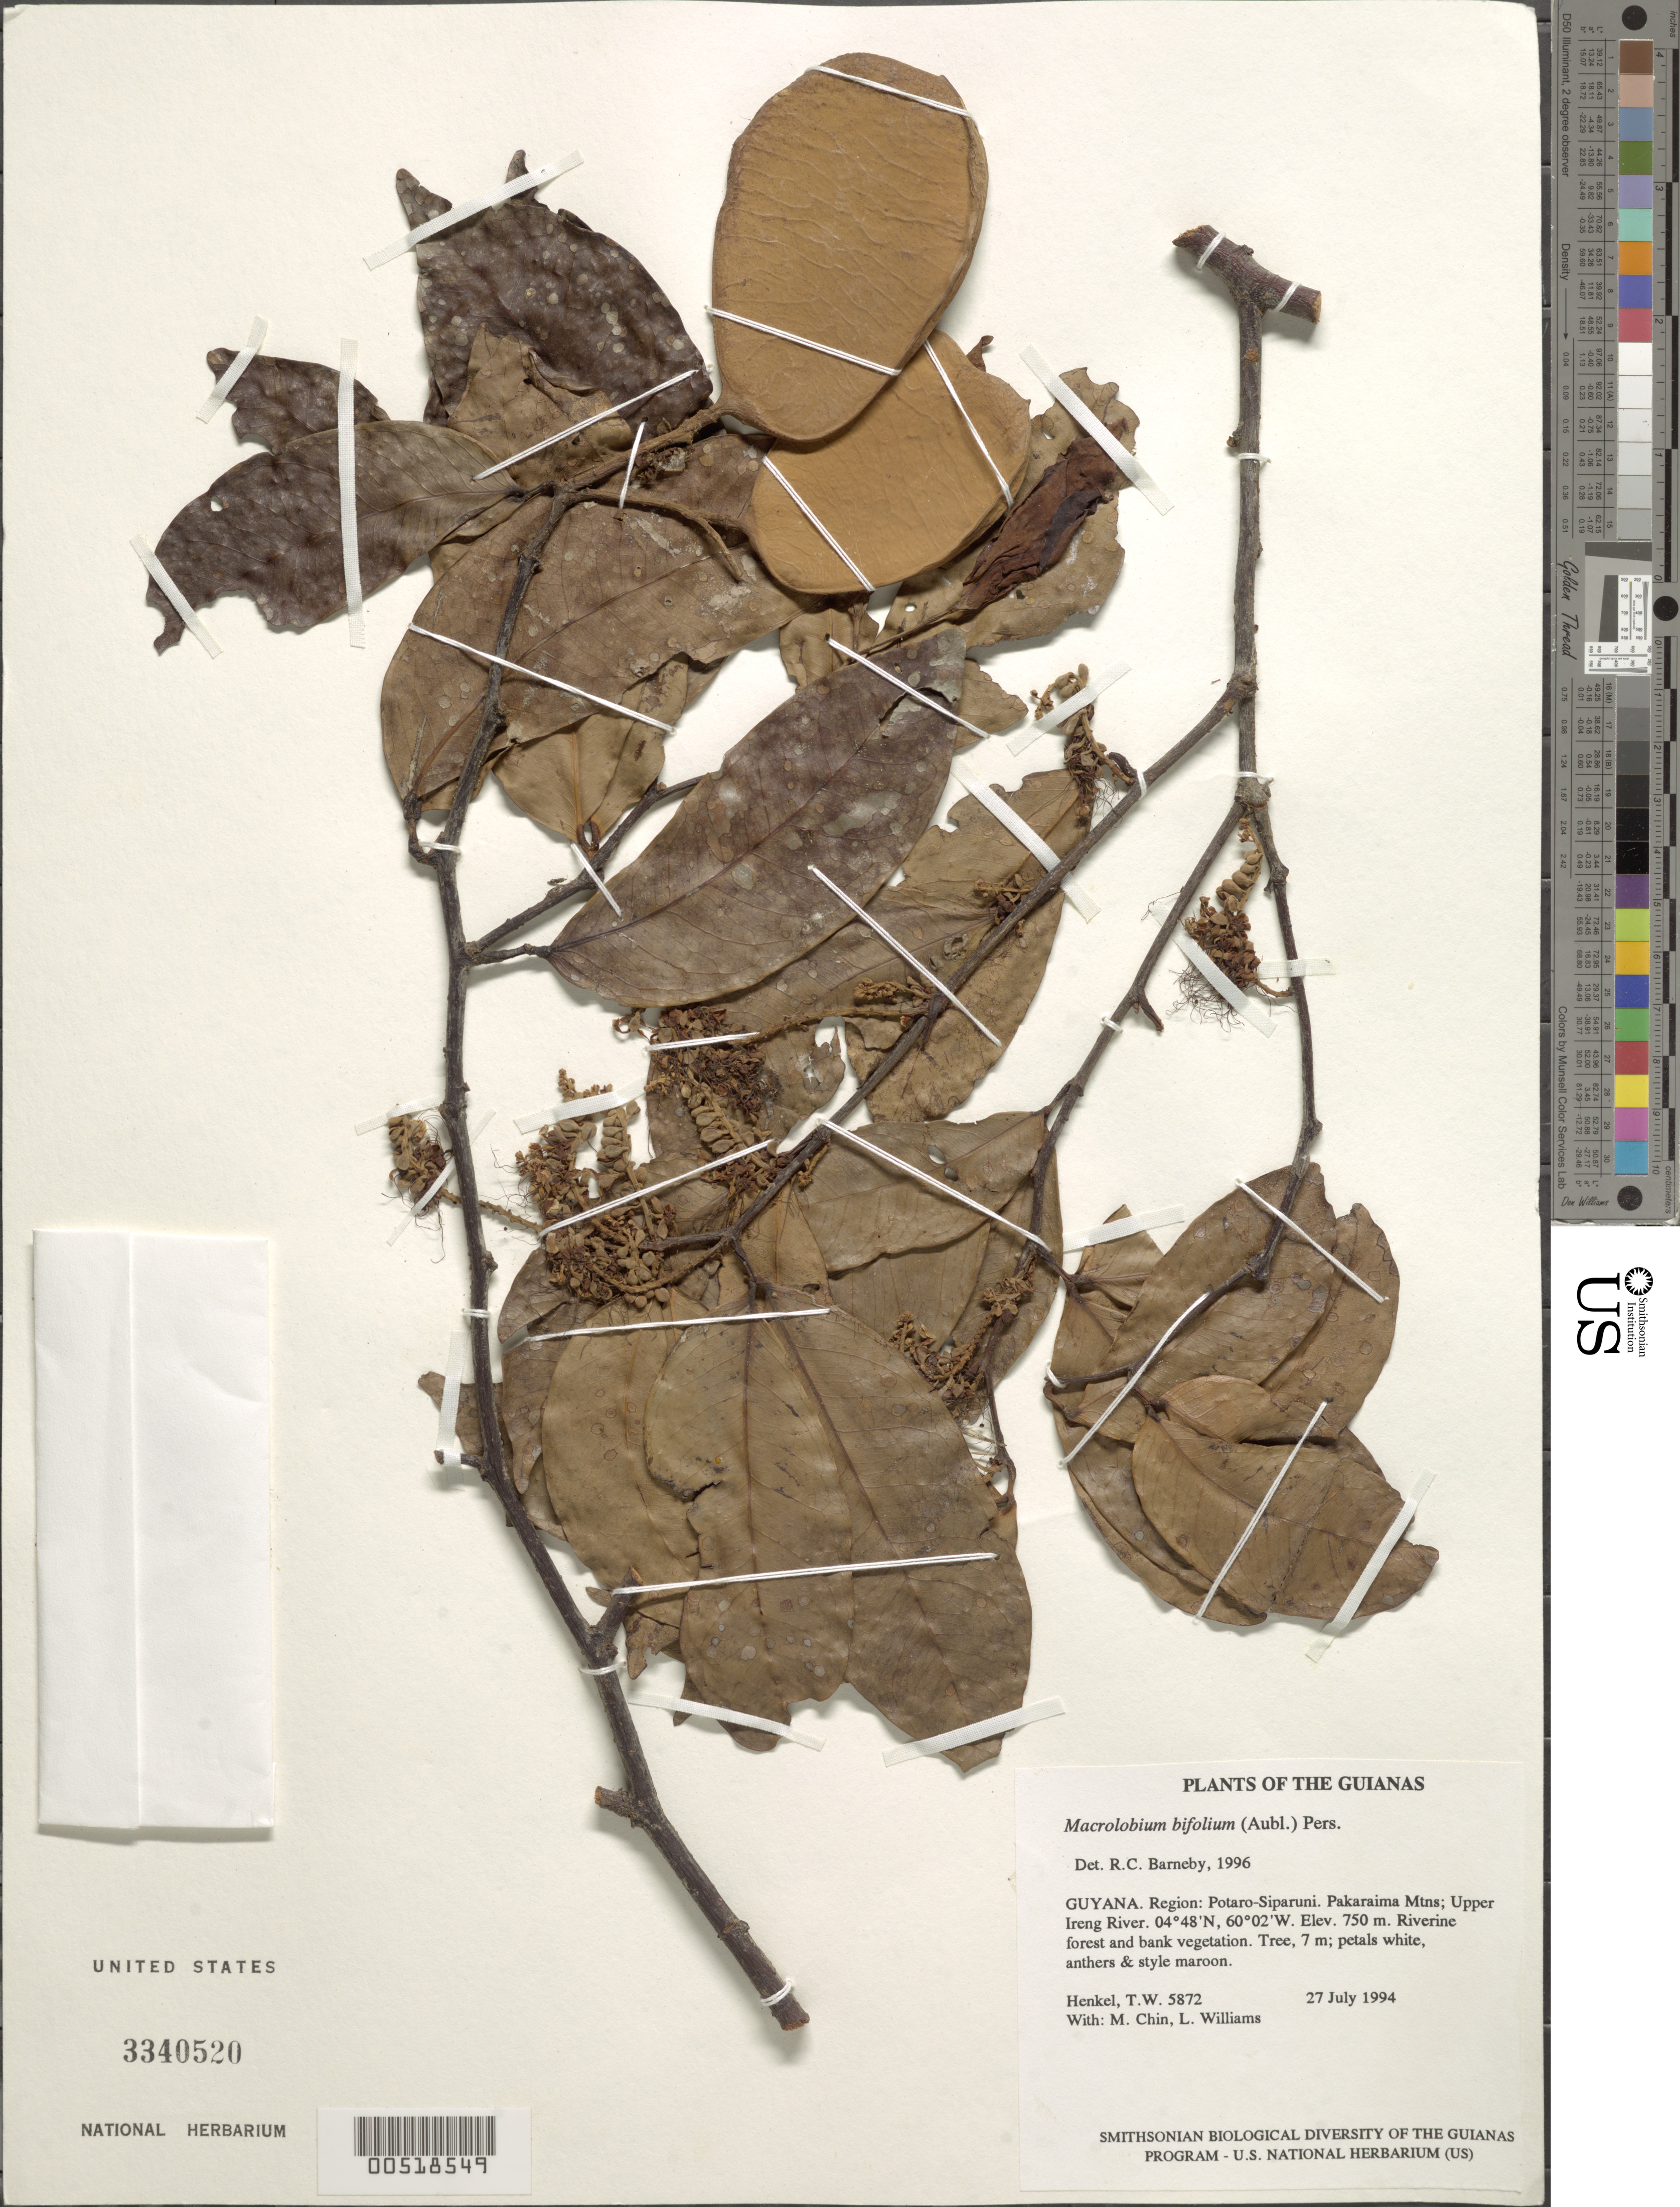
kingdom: Plantae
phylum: Tracheophyta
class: Magnoliopsida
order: Fabales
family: Fabaceae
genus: Macrolobium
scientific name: Macrolobium bifolium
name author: (Aubl.) Pers.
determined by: Barneby, Rupert C., (NY)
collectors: T. Henkel, M. Chin & L. Williams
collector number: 5872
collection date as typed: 27 July 1994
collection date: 1994-07-27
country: Guyana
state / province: Potaro-Siparuni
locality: Pakaraima Mtns; Upper Ireng River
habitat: Riverine forest and bank vegetation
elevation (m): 750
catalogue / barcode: US 3340520